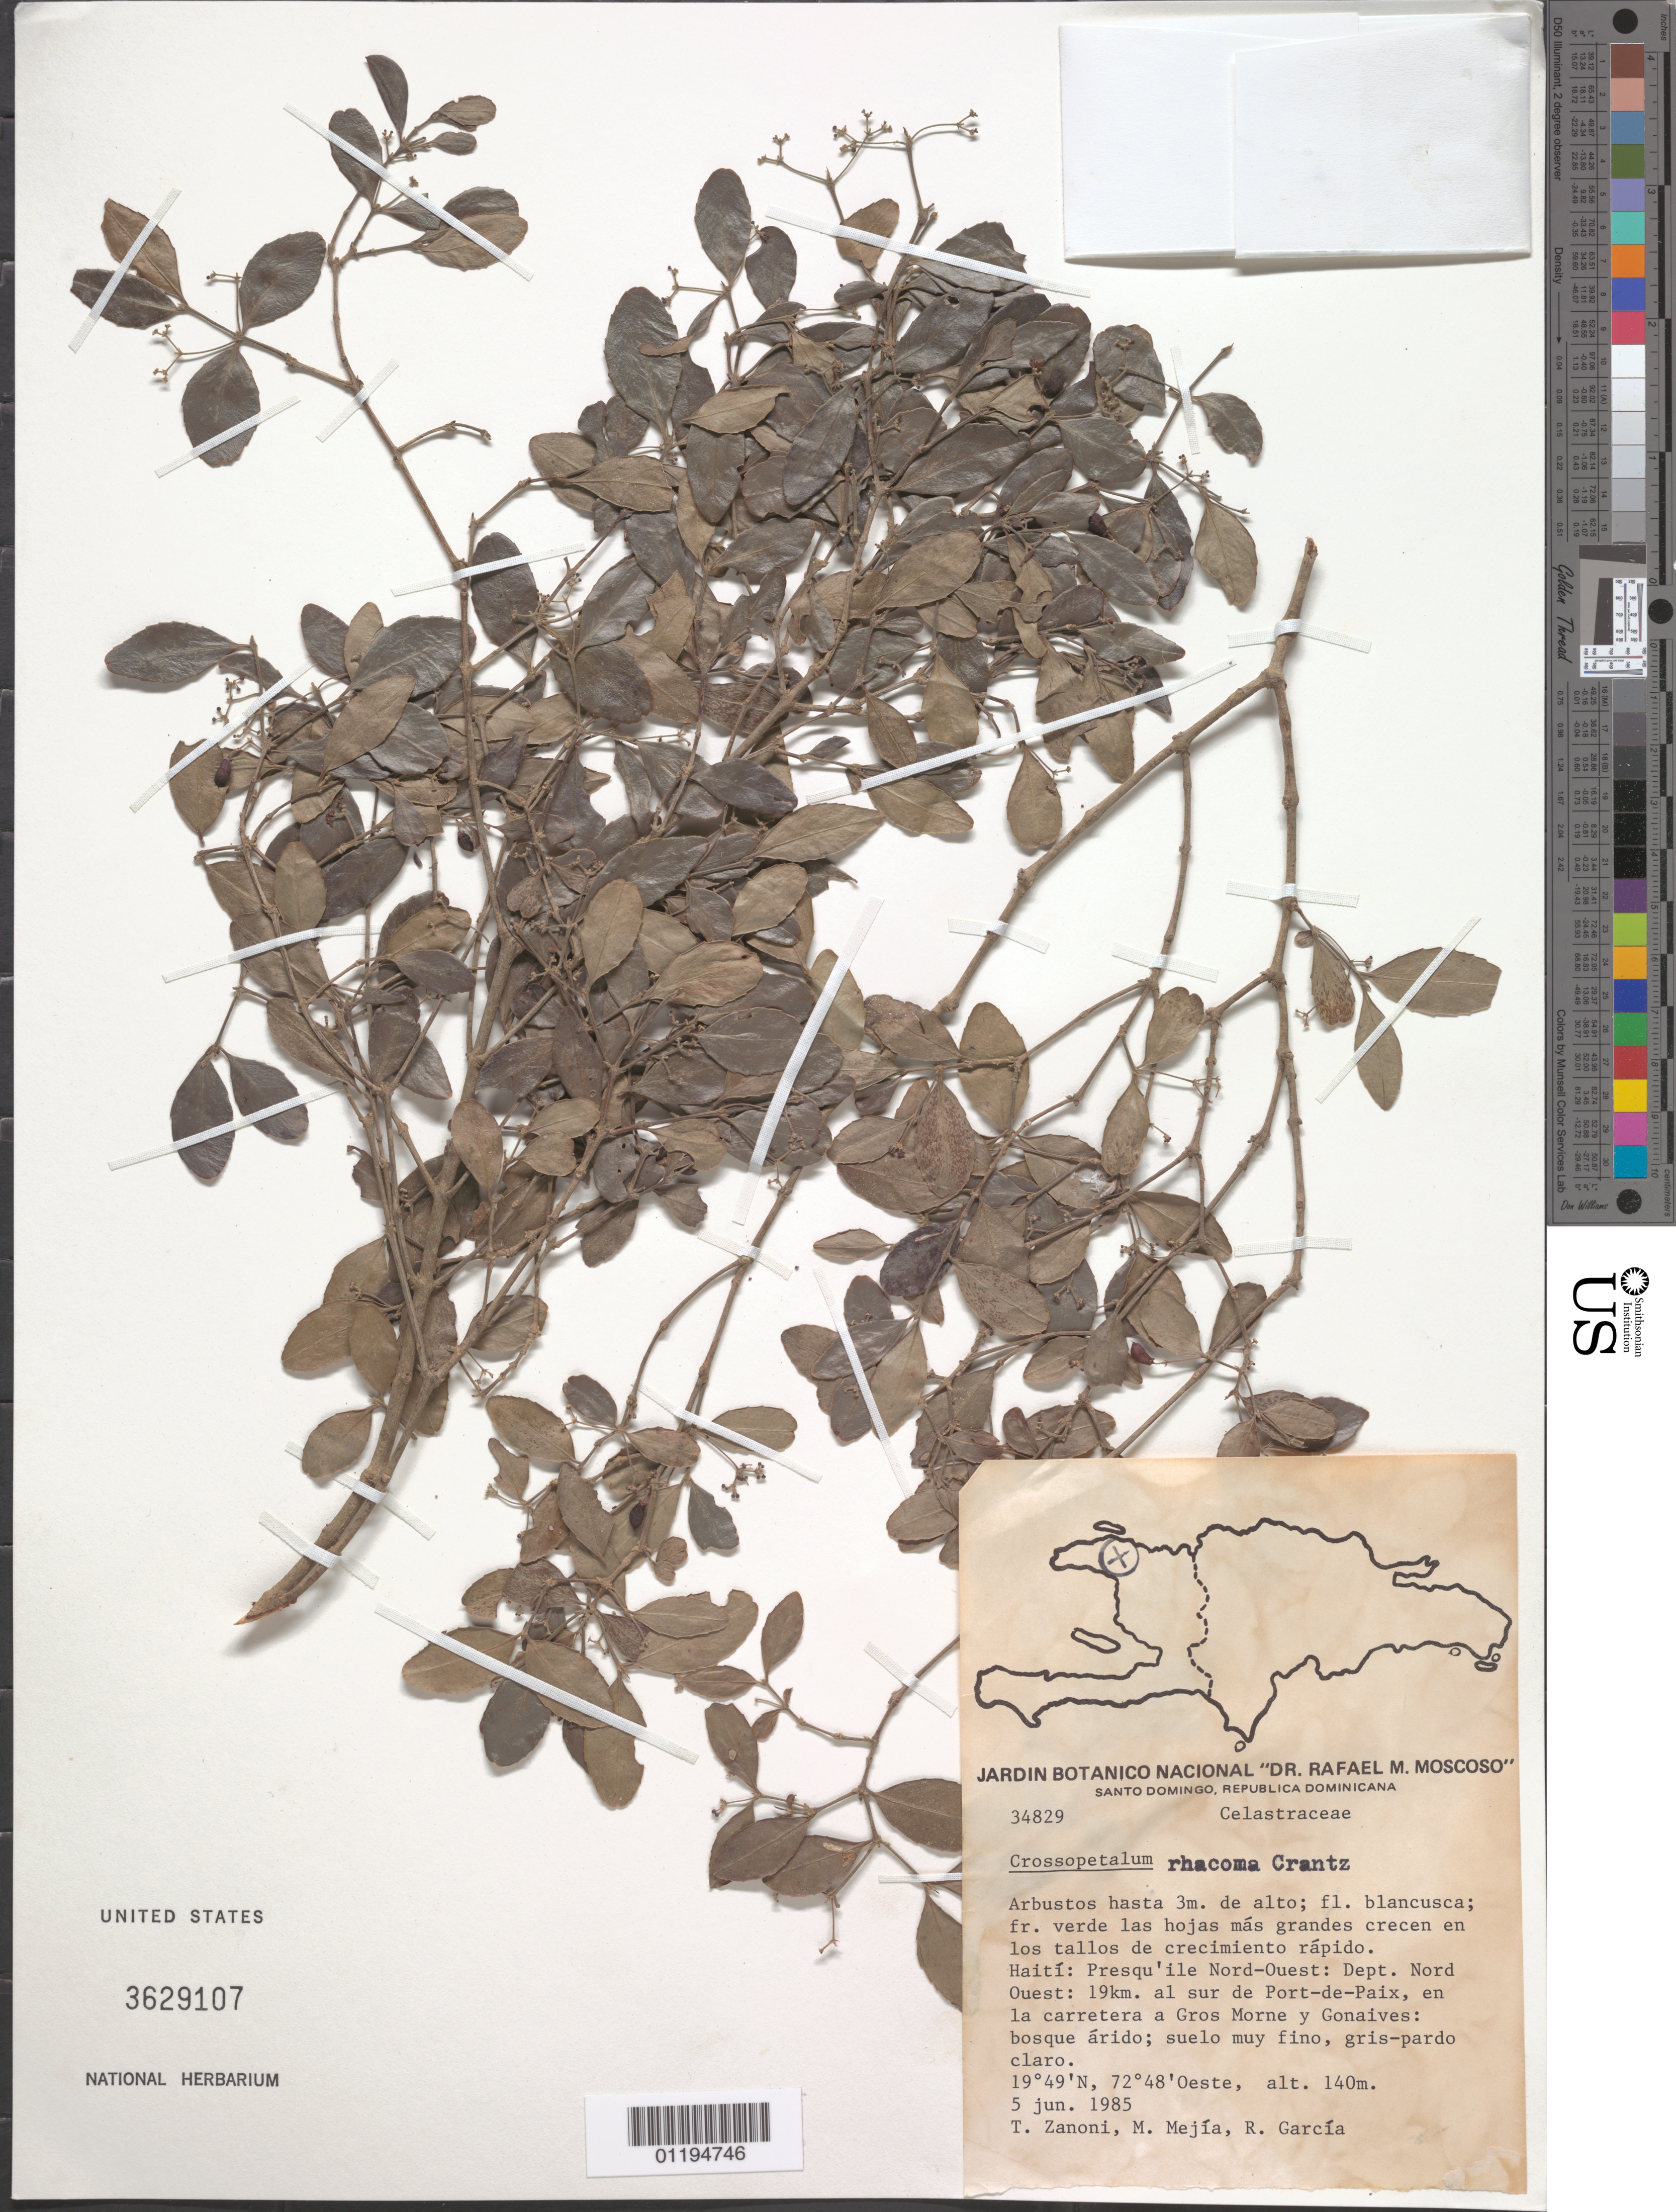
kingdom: Plantae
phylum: Tracheophyta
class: Magnoliopsida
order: Celastrales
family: Celastraceae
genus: Crossopetalum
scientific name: Crossopetalum rhacoma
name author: Crantz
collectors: T. A. Zanoni, M. Mejia & R. Garcia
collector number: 34829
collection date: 1985-06-05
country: Haiti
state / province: Nord-Ouest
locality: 19km S of Port-de-Paix, on the rd. to Gros Morne and Gonaives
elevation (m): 140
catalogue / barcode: US 3629107